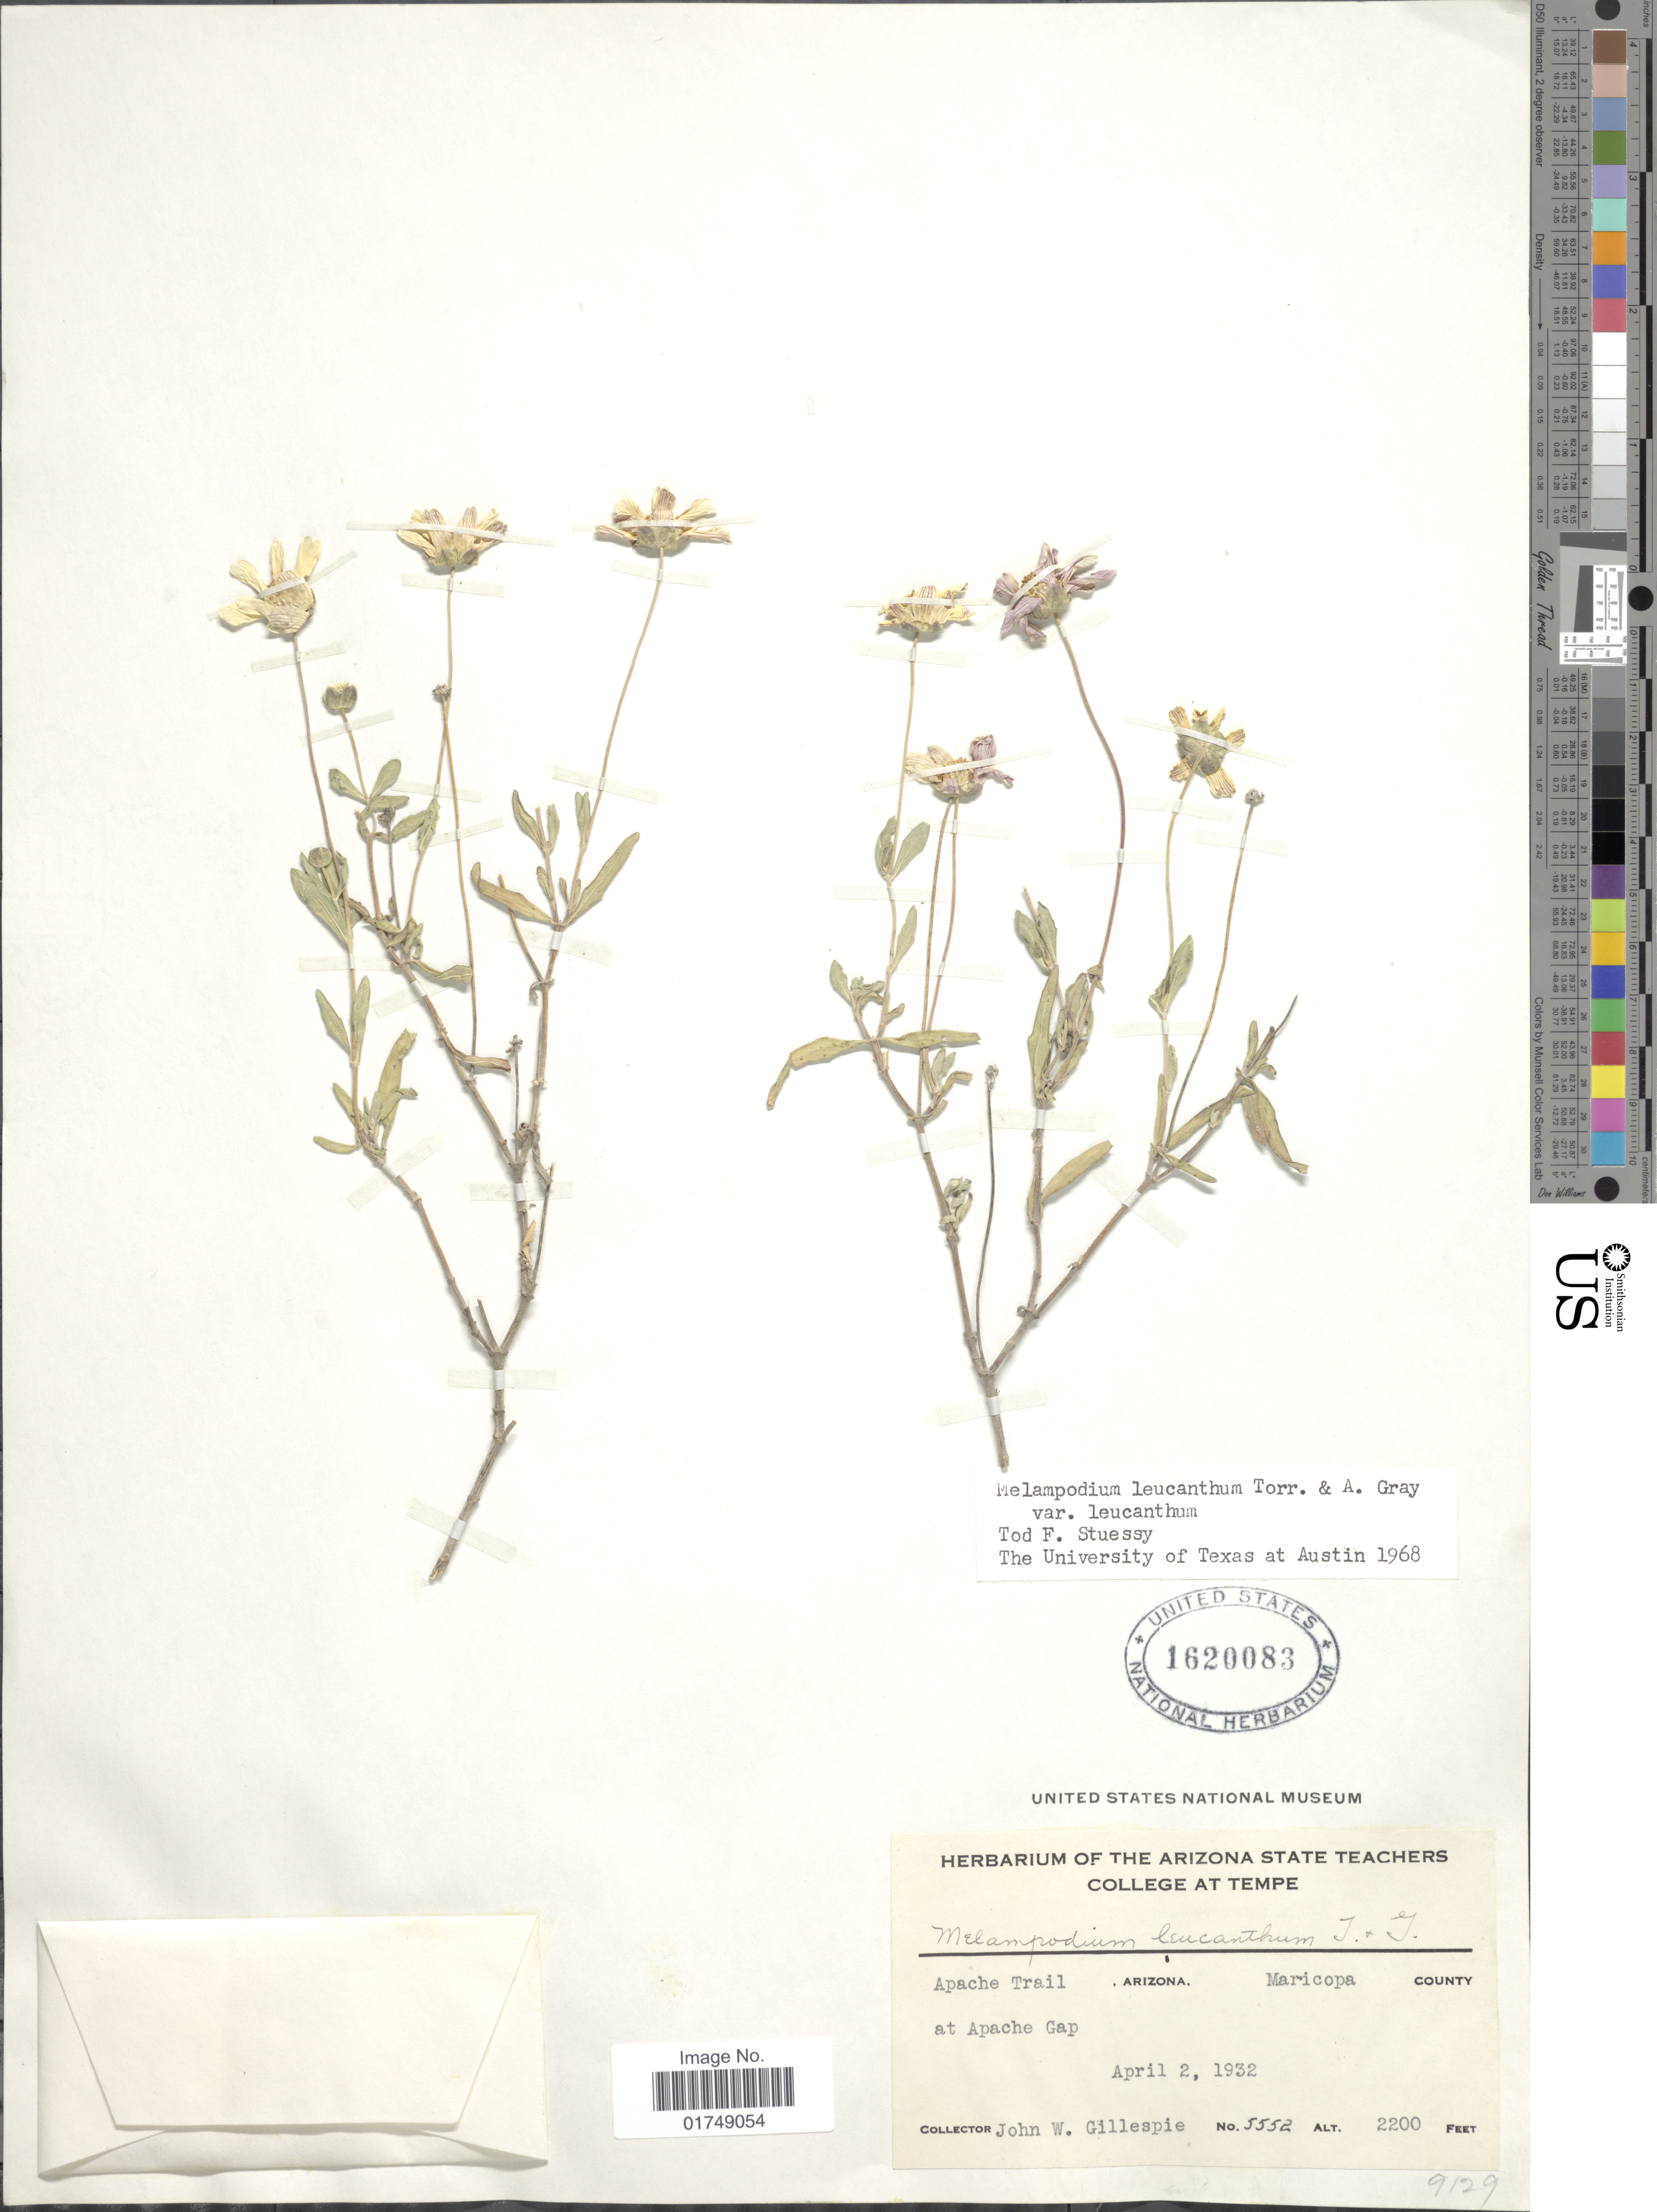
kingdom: Plantae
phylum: Tracheophyta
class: Magnoliopsida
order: Asterales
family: Asteraceae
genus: Melampodium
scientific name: Melampodium leucanthum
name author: Torr. & A. Gray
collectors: J. W. Gilespie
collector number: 5552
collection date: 1932-04-02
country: United States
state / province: Arizona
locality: Apache Trail, Maricpoa County at Apache Gap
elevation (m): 671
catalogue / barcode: US 1620083